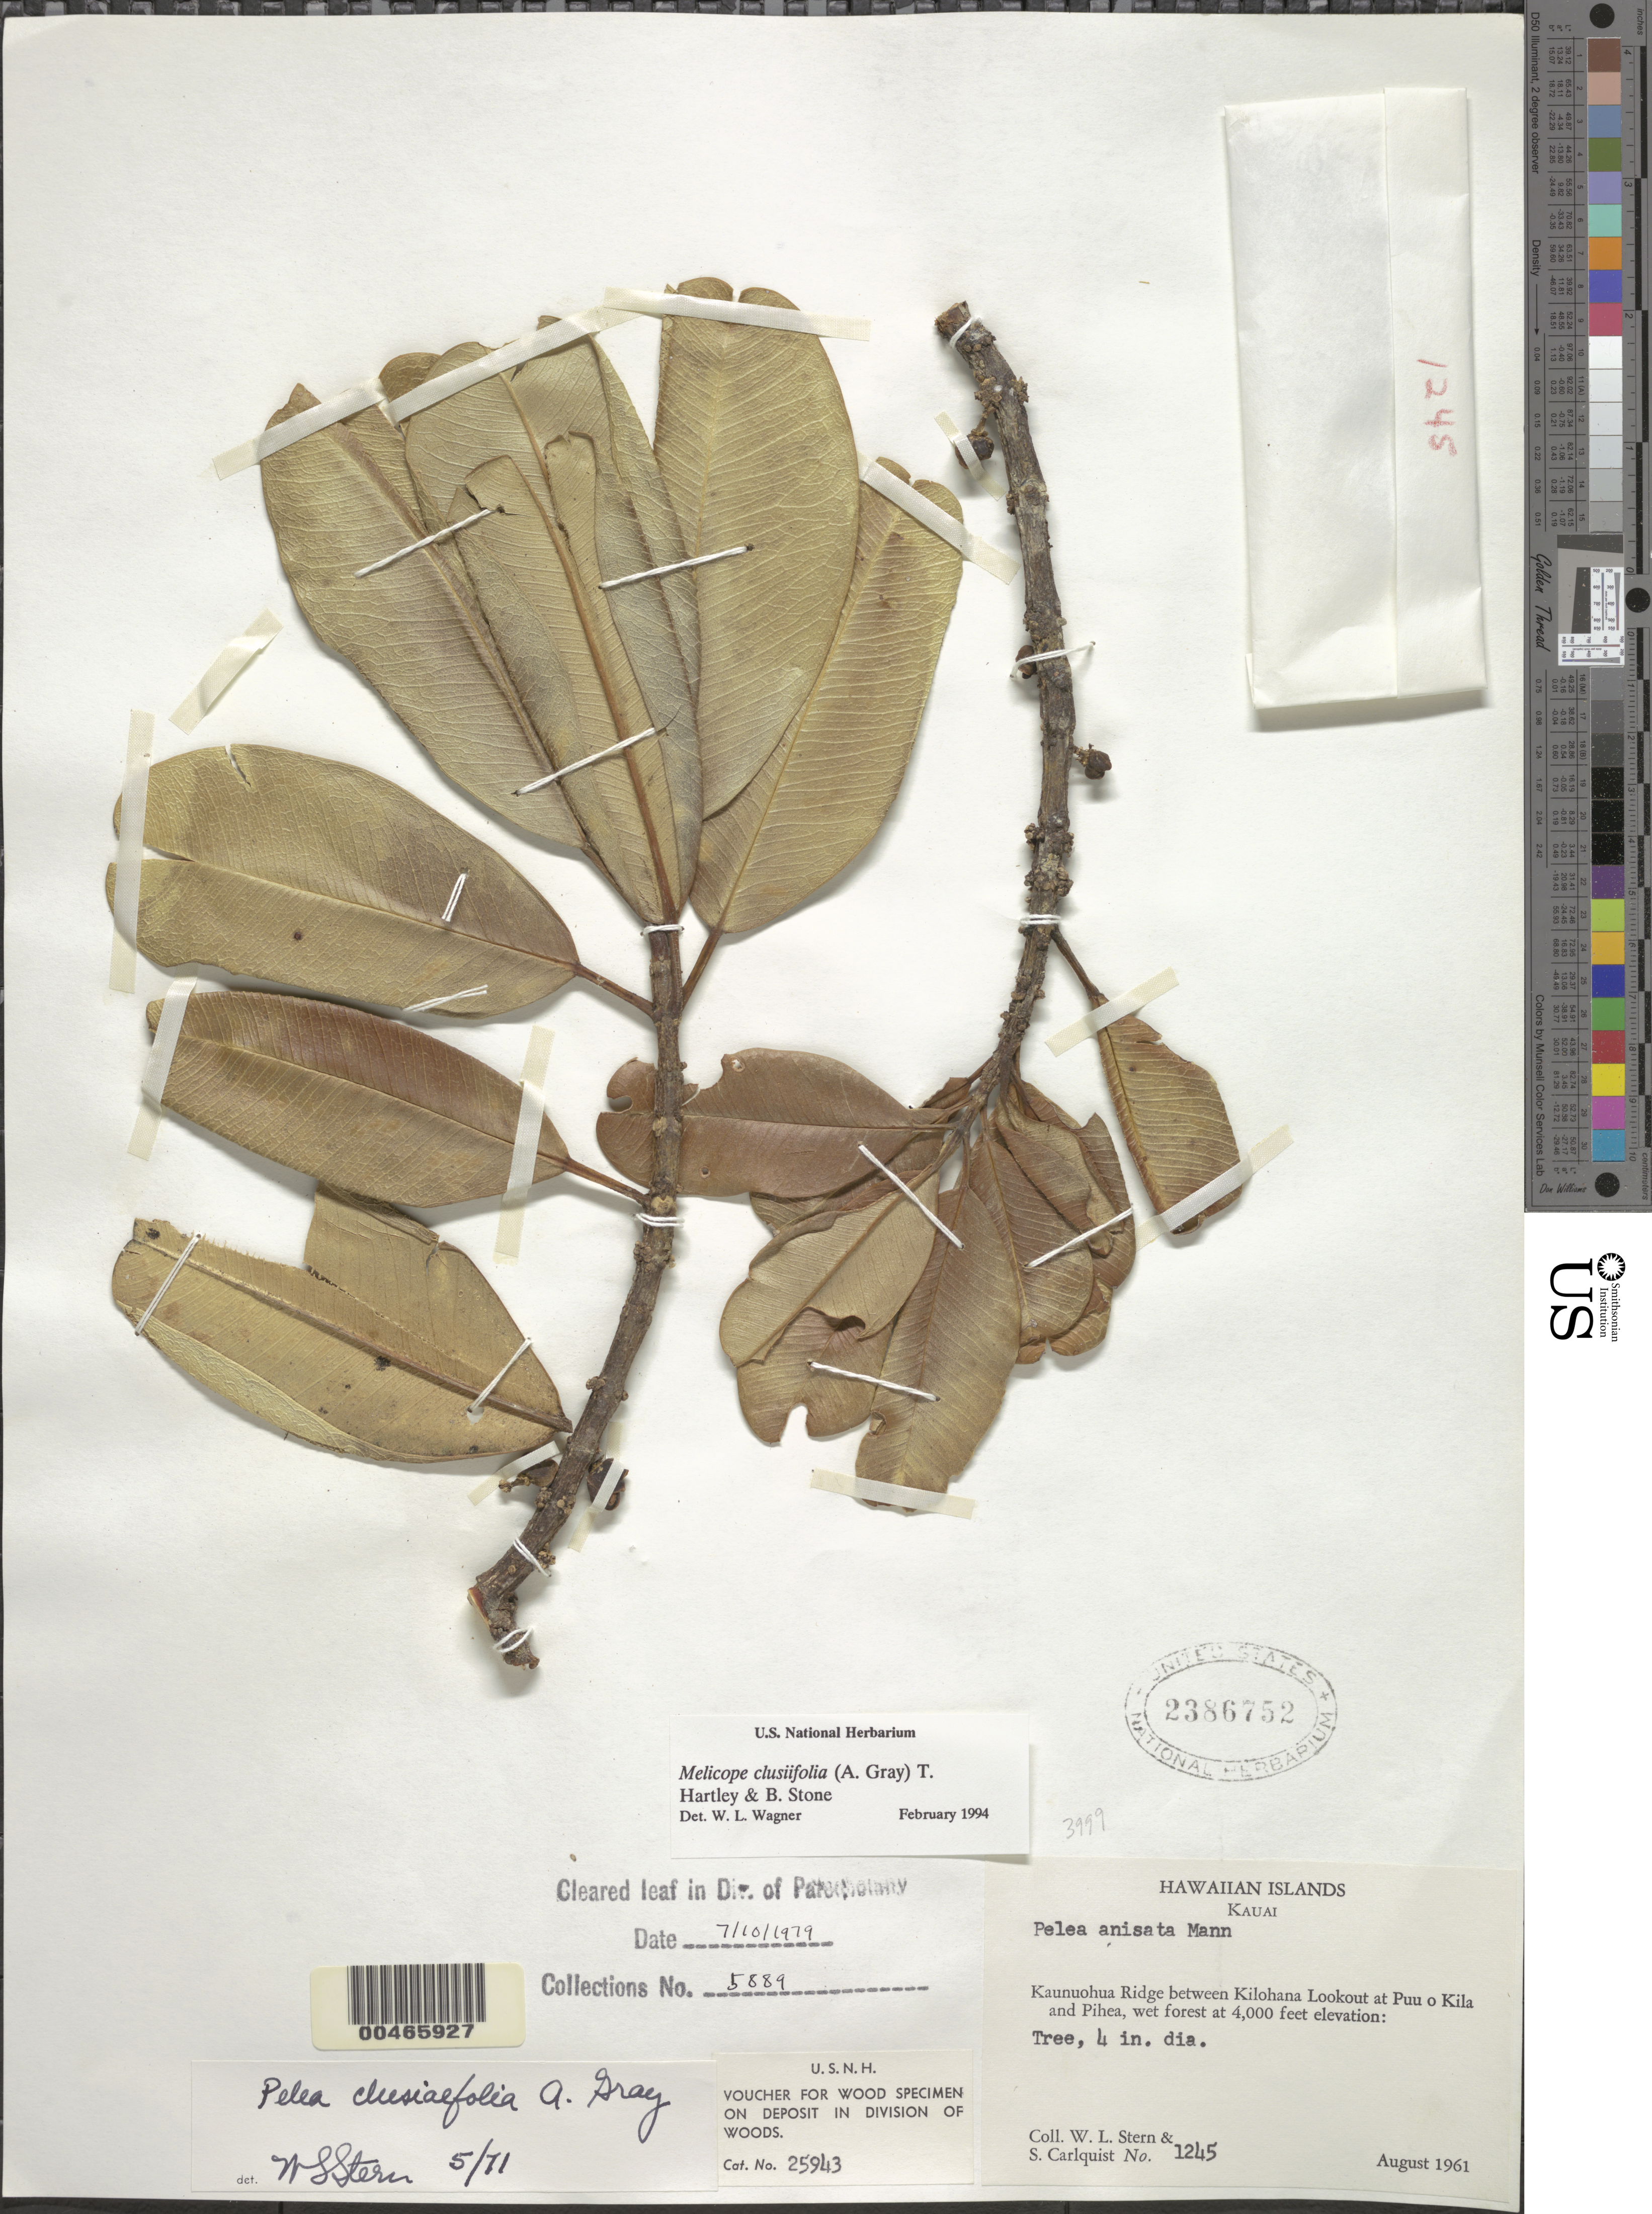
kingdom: Plantae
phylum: Tracheophyta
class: Magnoliopsida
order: Sapindales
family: Rutaceae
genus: Melicope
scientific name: Melicope clusiifolia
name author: (A. Gray) T.G. Hartley & B.C. Stone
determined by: Wagner, W. L., (BOT), Smithsonian Institution - National Museum of Natural History (UNITED STATES)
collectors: W. L. Stern & S. Carlquist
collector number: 1245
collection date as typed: Aug 1961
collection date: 1961-08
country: United States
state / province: Hawaii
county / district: Kauai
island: Kaua'i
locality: Kaunuohua Ridge between Kilohana Lookout at Puu o Kila and Pihea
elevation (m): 1219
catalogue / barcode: US 2386752